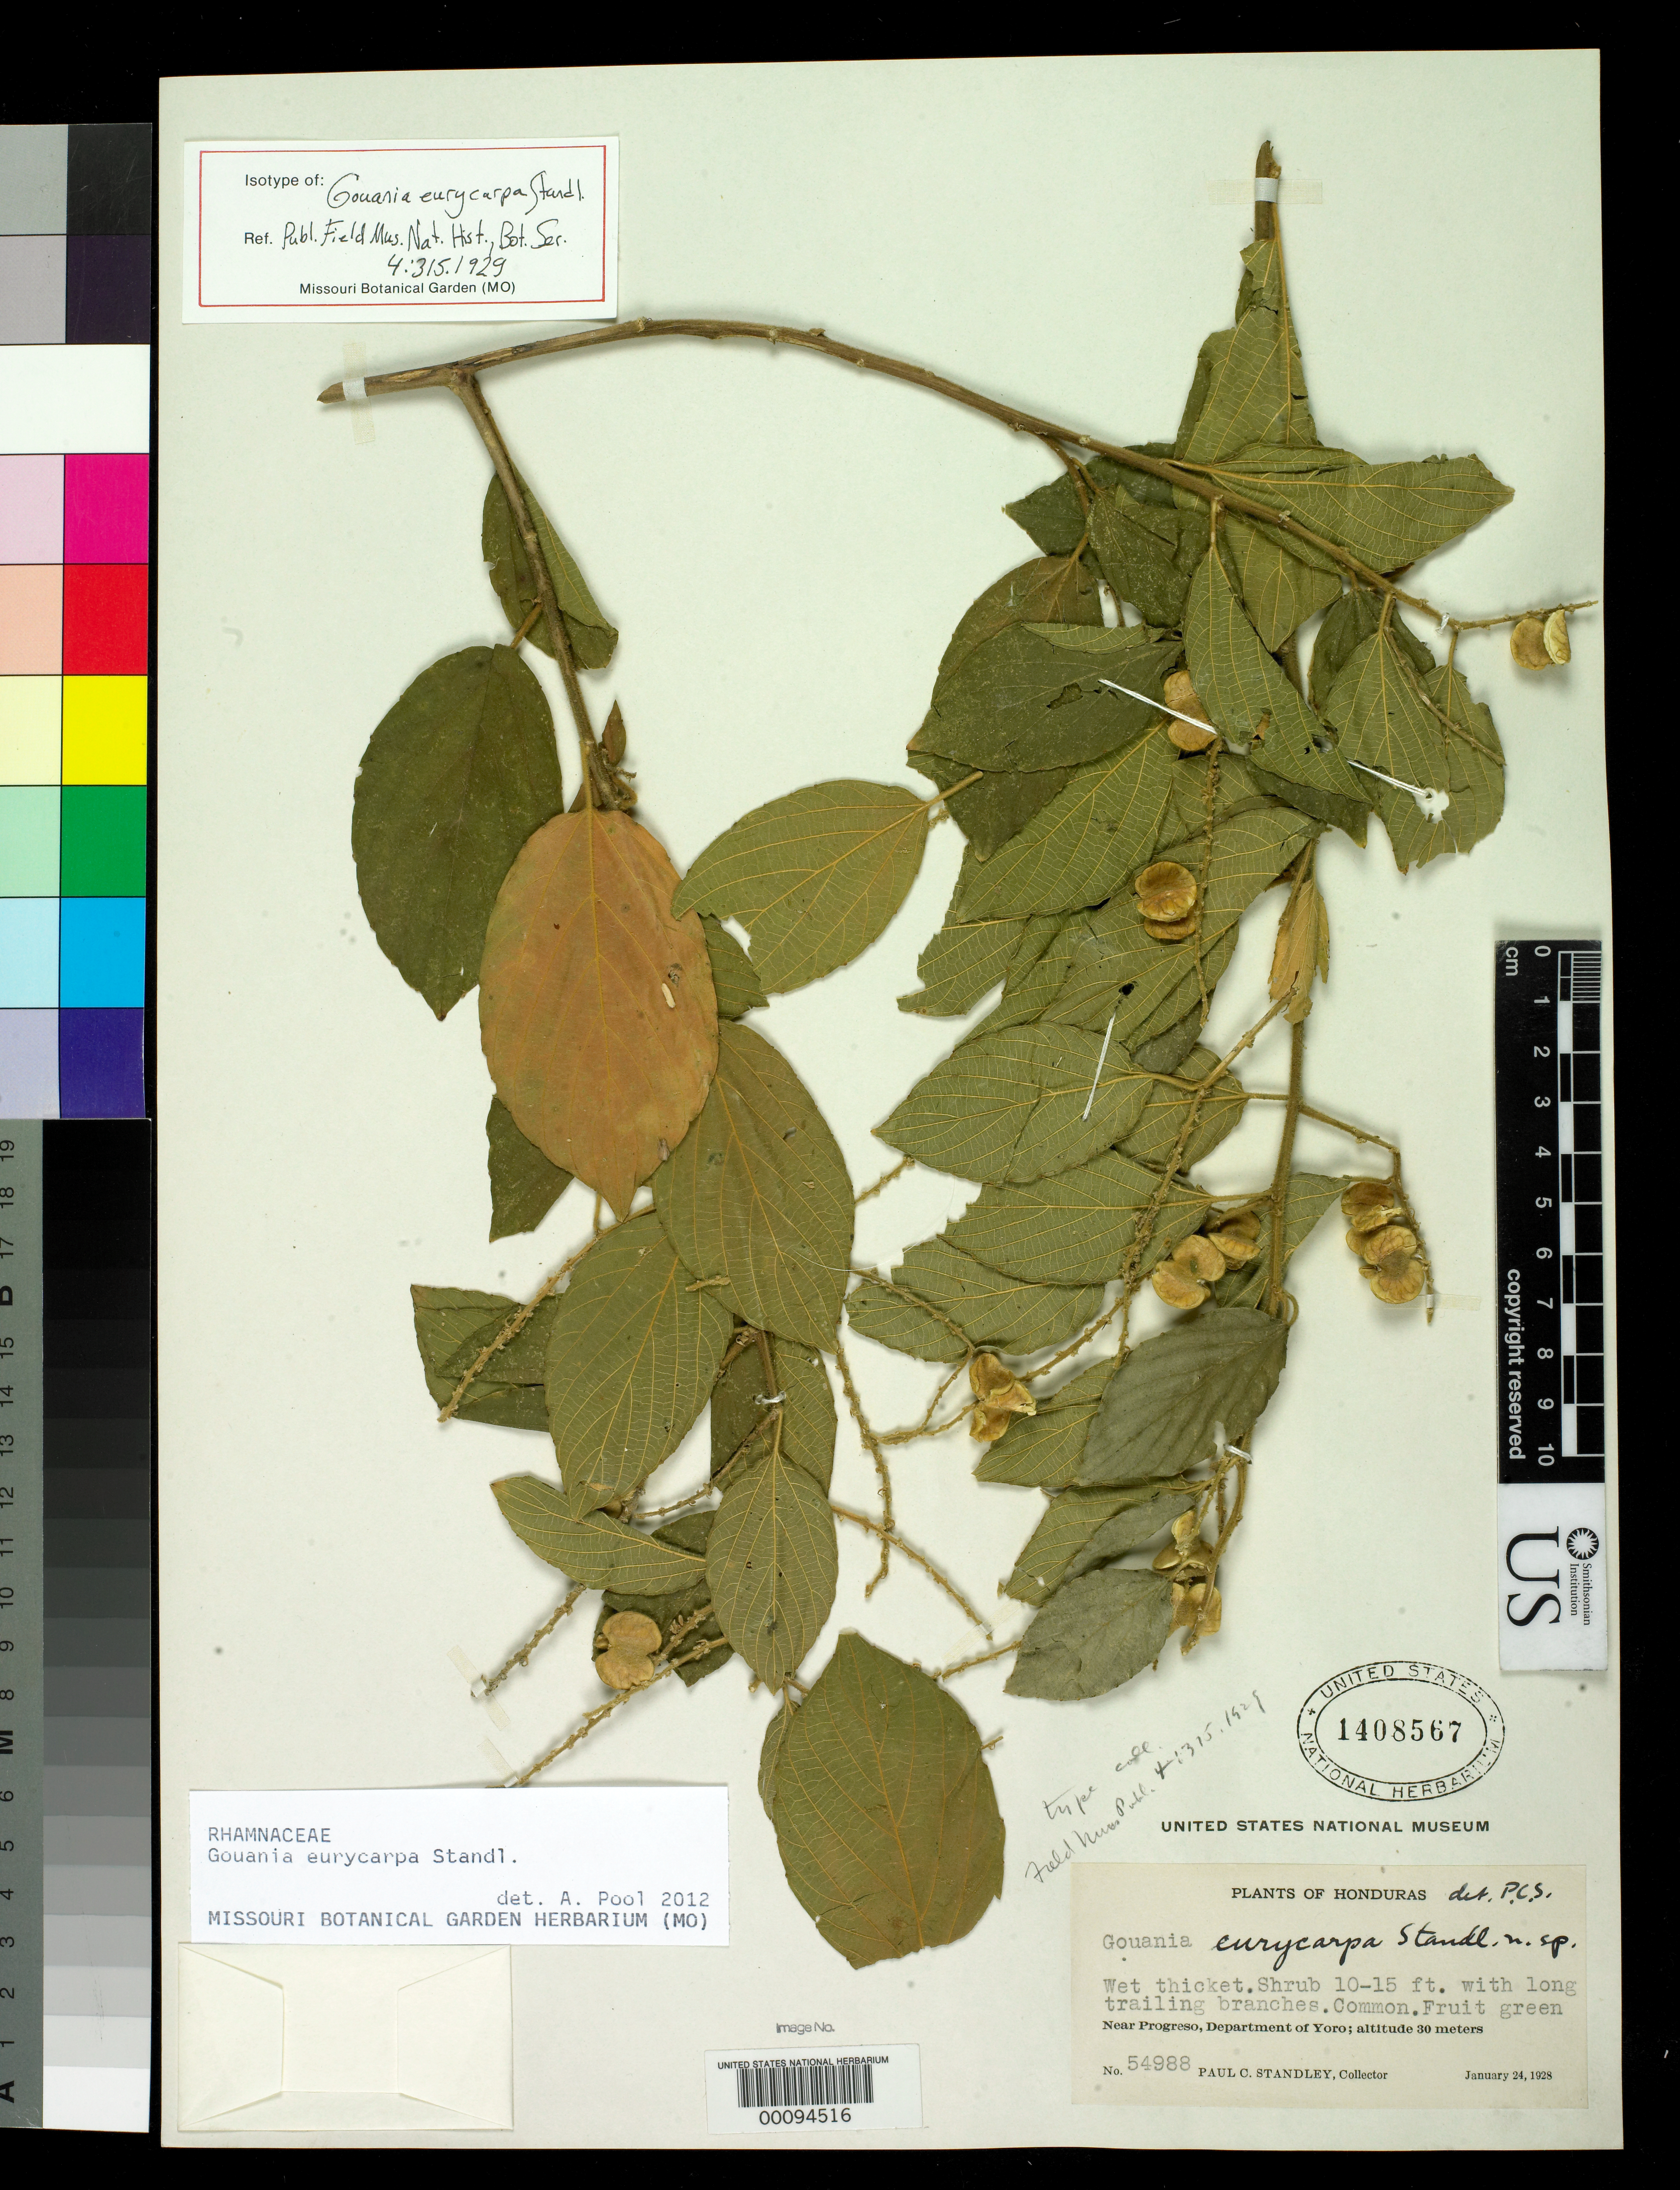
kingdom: Plantae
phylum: Tracheophyta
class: Magnoliopsida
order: Rosales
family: Rhamnaceae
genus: Gouania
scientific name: Gouania eurycarpa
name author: Standl.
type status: Isotype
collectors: P. C. Standley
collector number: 54988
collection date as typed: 24 Jan 1928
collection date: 1928-01-24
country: Honduras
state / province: Yoro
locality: Near Progreso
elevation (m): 30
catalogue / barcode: US 1408567